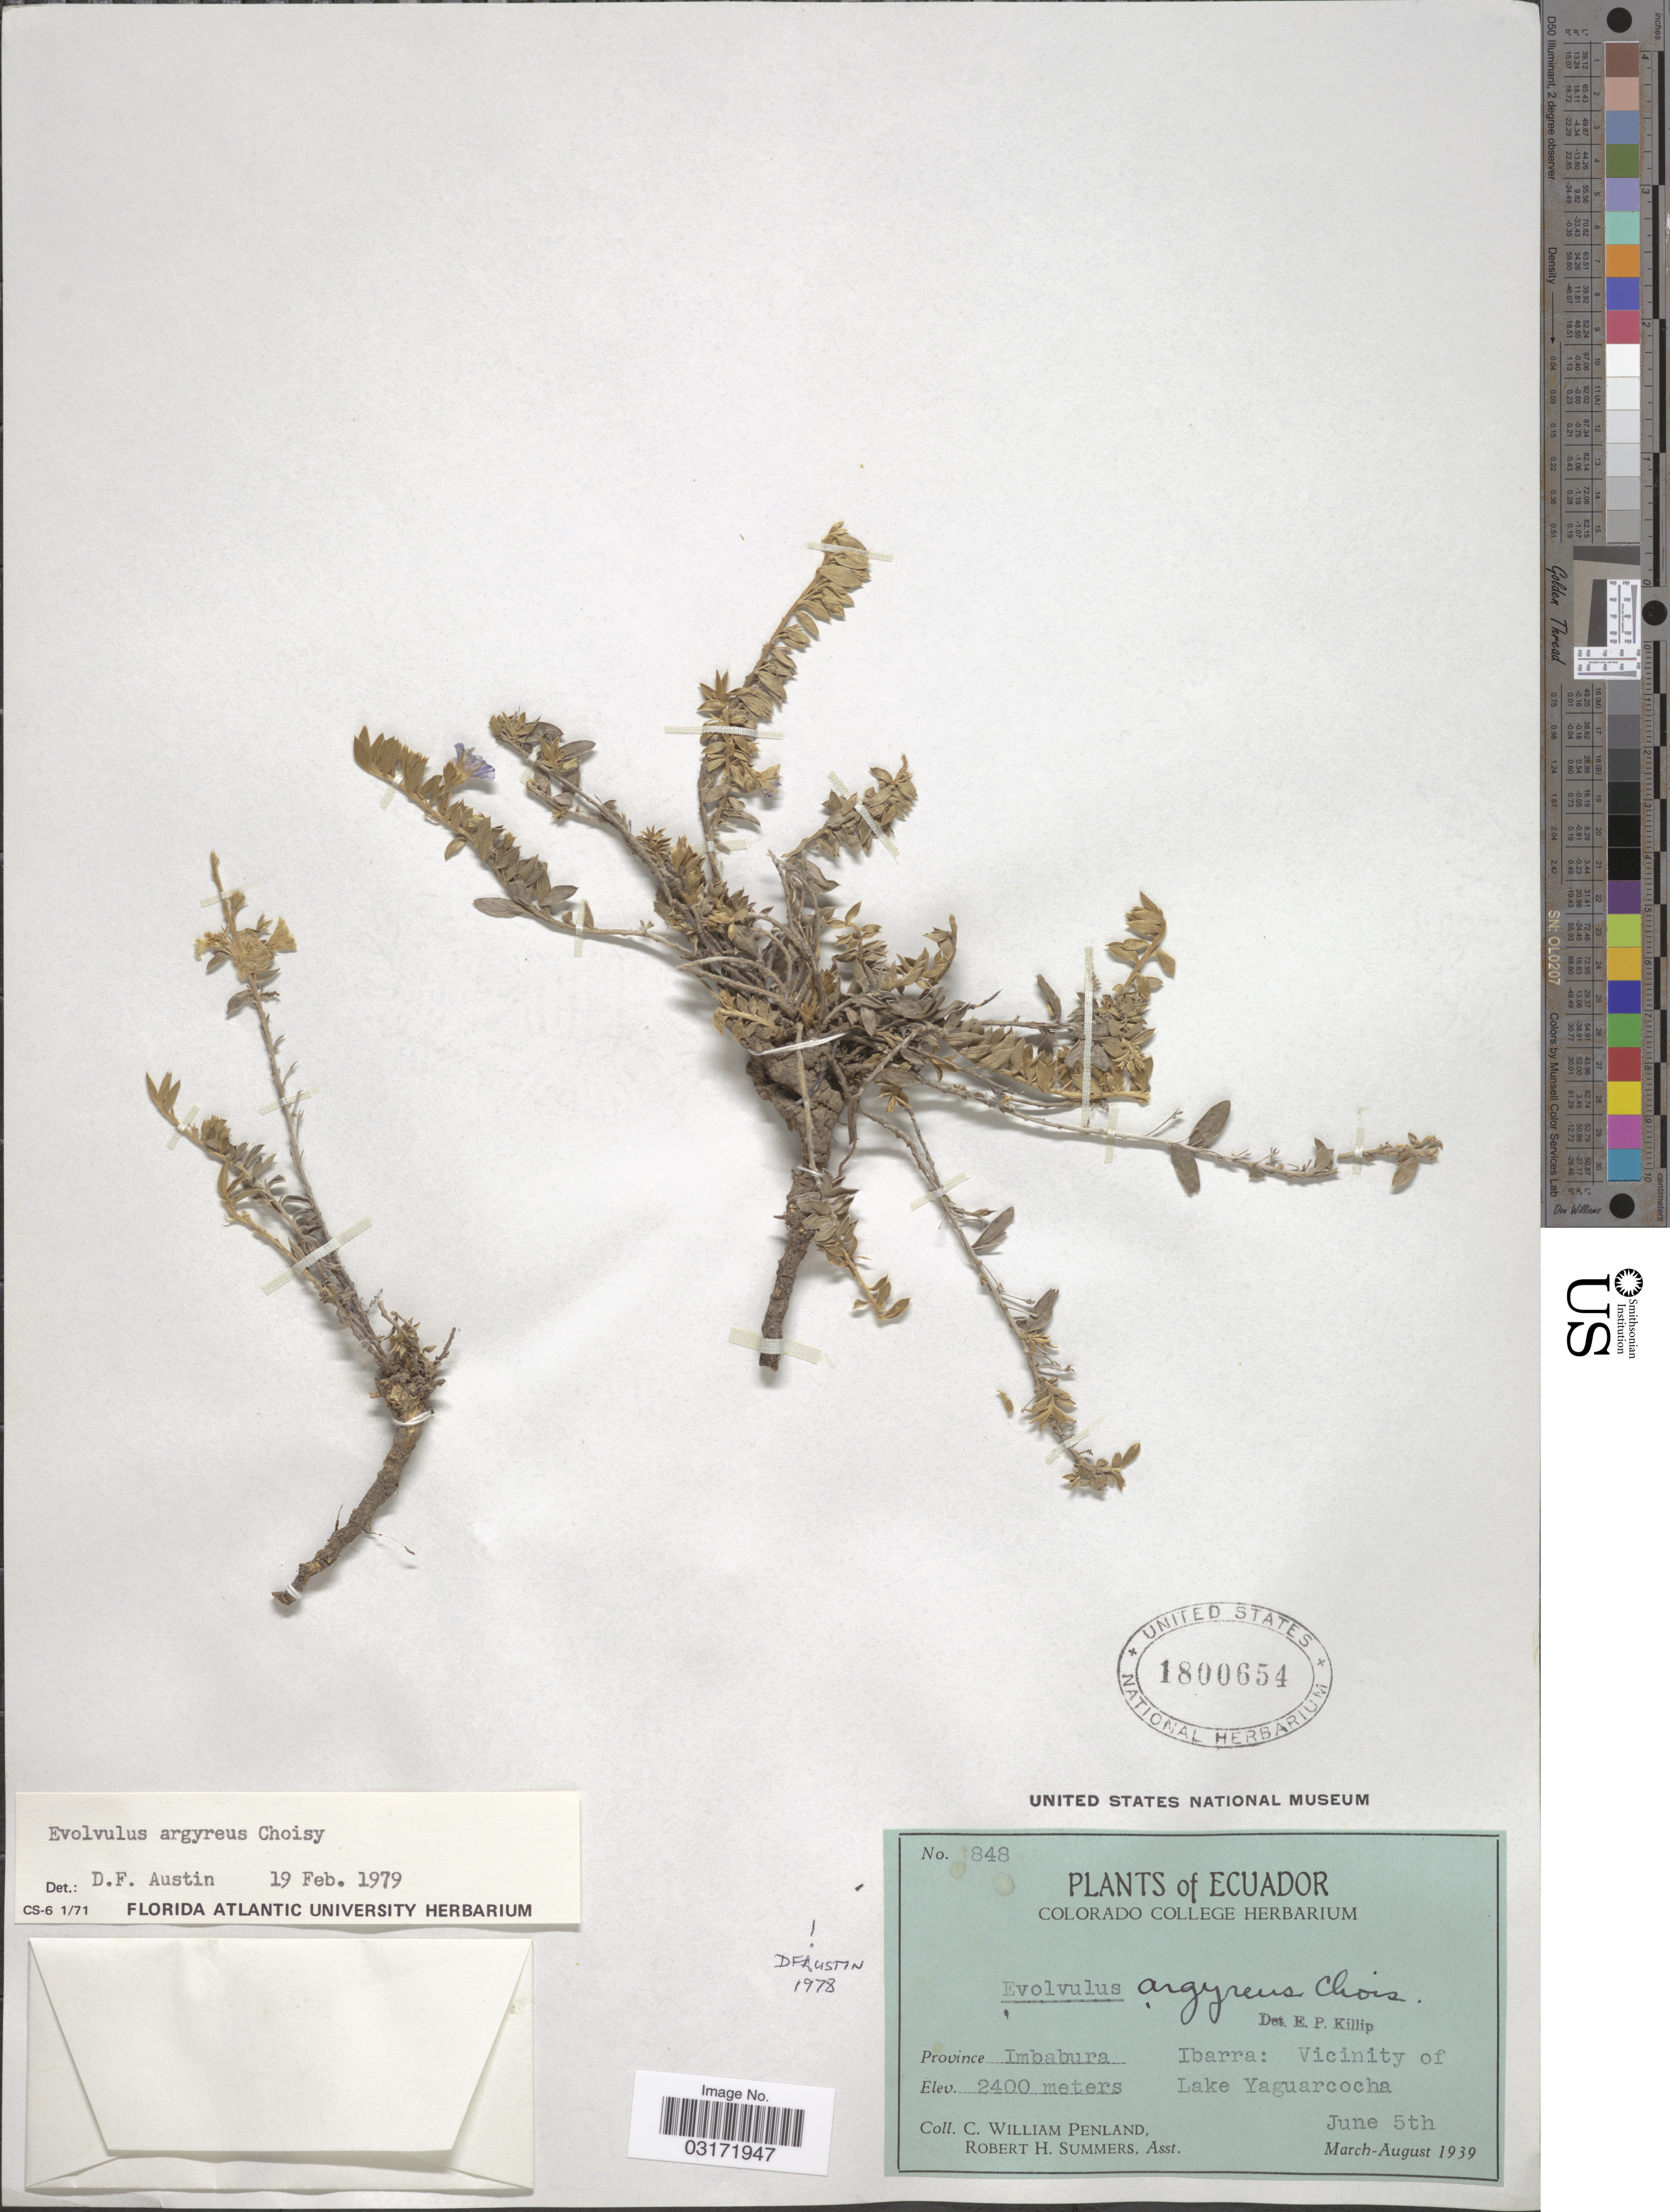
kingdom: Plantae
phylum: Tracheophyta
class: Magnoliopsida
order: Solanales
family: Convolvulaceae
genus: Evolvulus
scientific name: Evolvulus argyreus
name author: Choisy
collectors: C. W. Penland & R. Summers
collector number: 848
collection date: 1939-06-05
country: Ecuador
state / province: Imbabura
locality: Ibarra: Vicinity of Lake Yaguarcocha.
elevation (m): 2400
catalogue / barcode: US 1800654